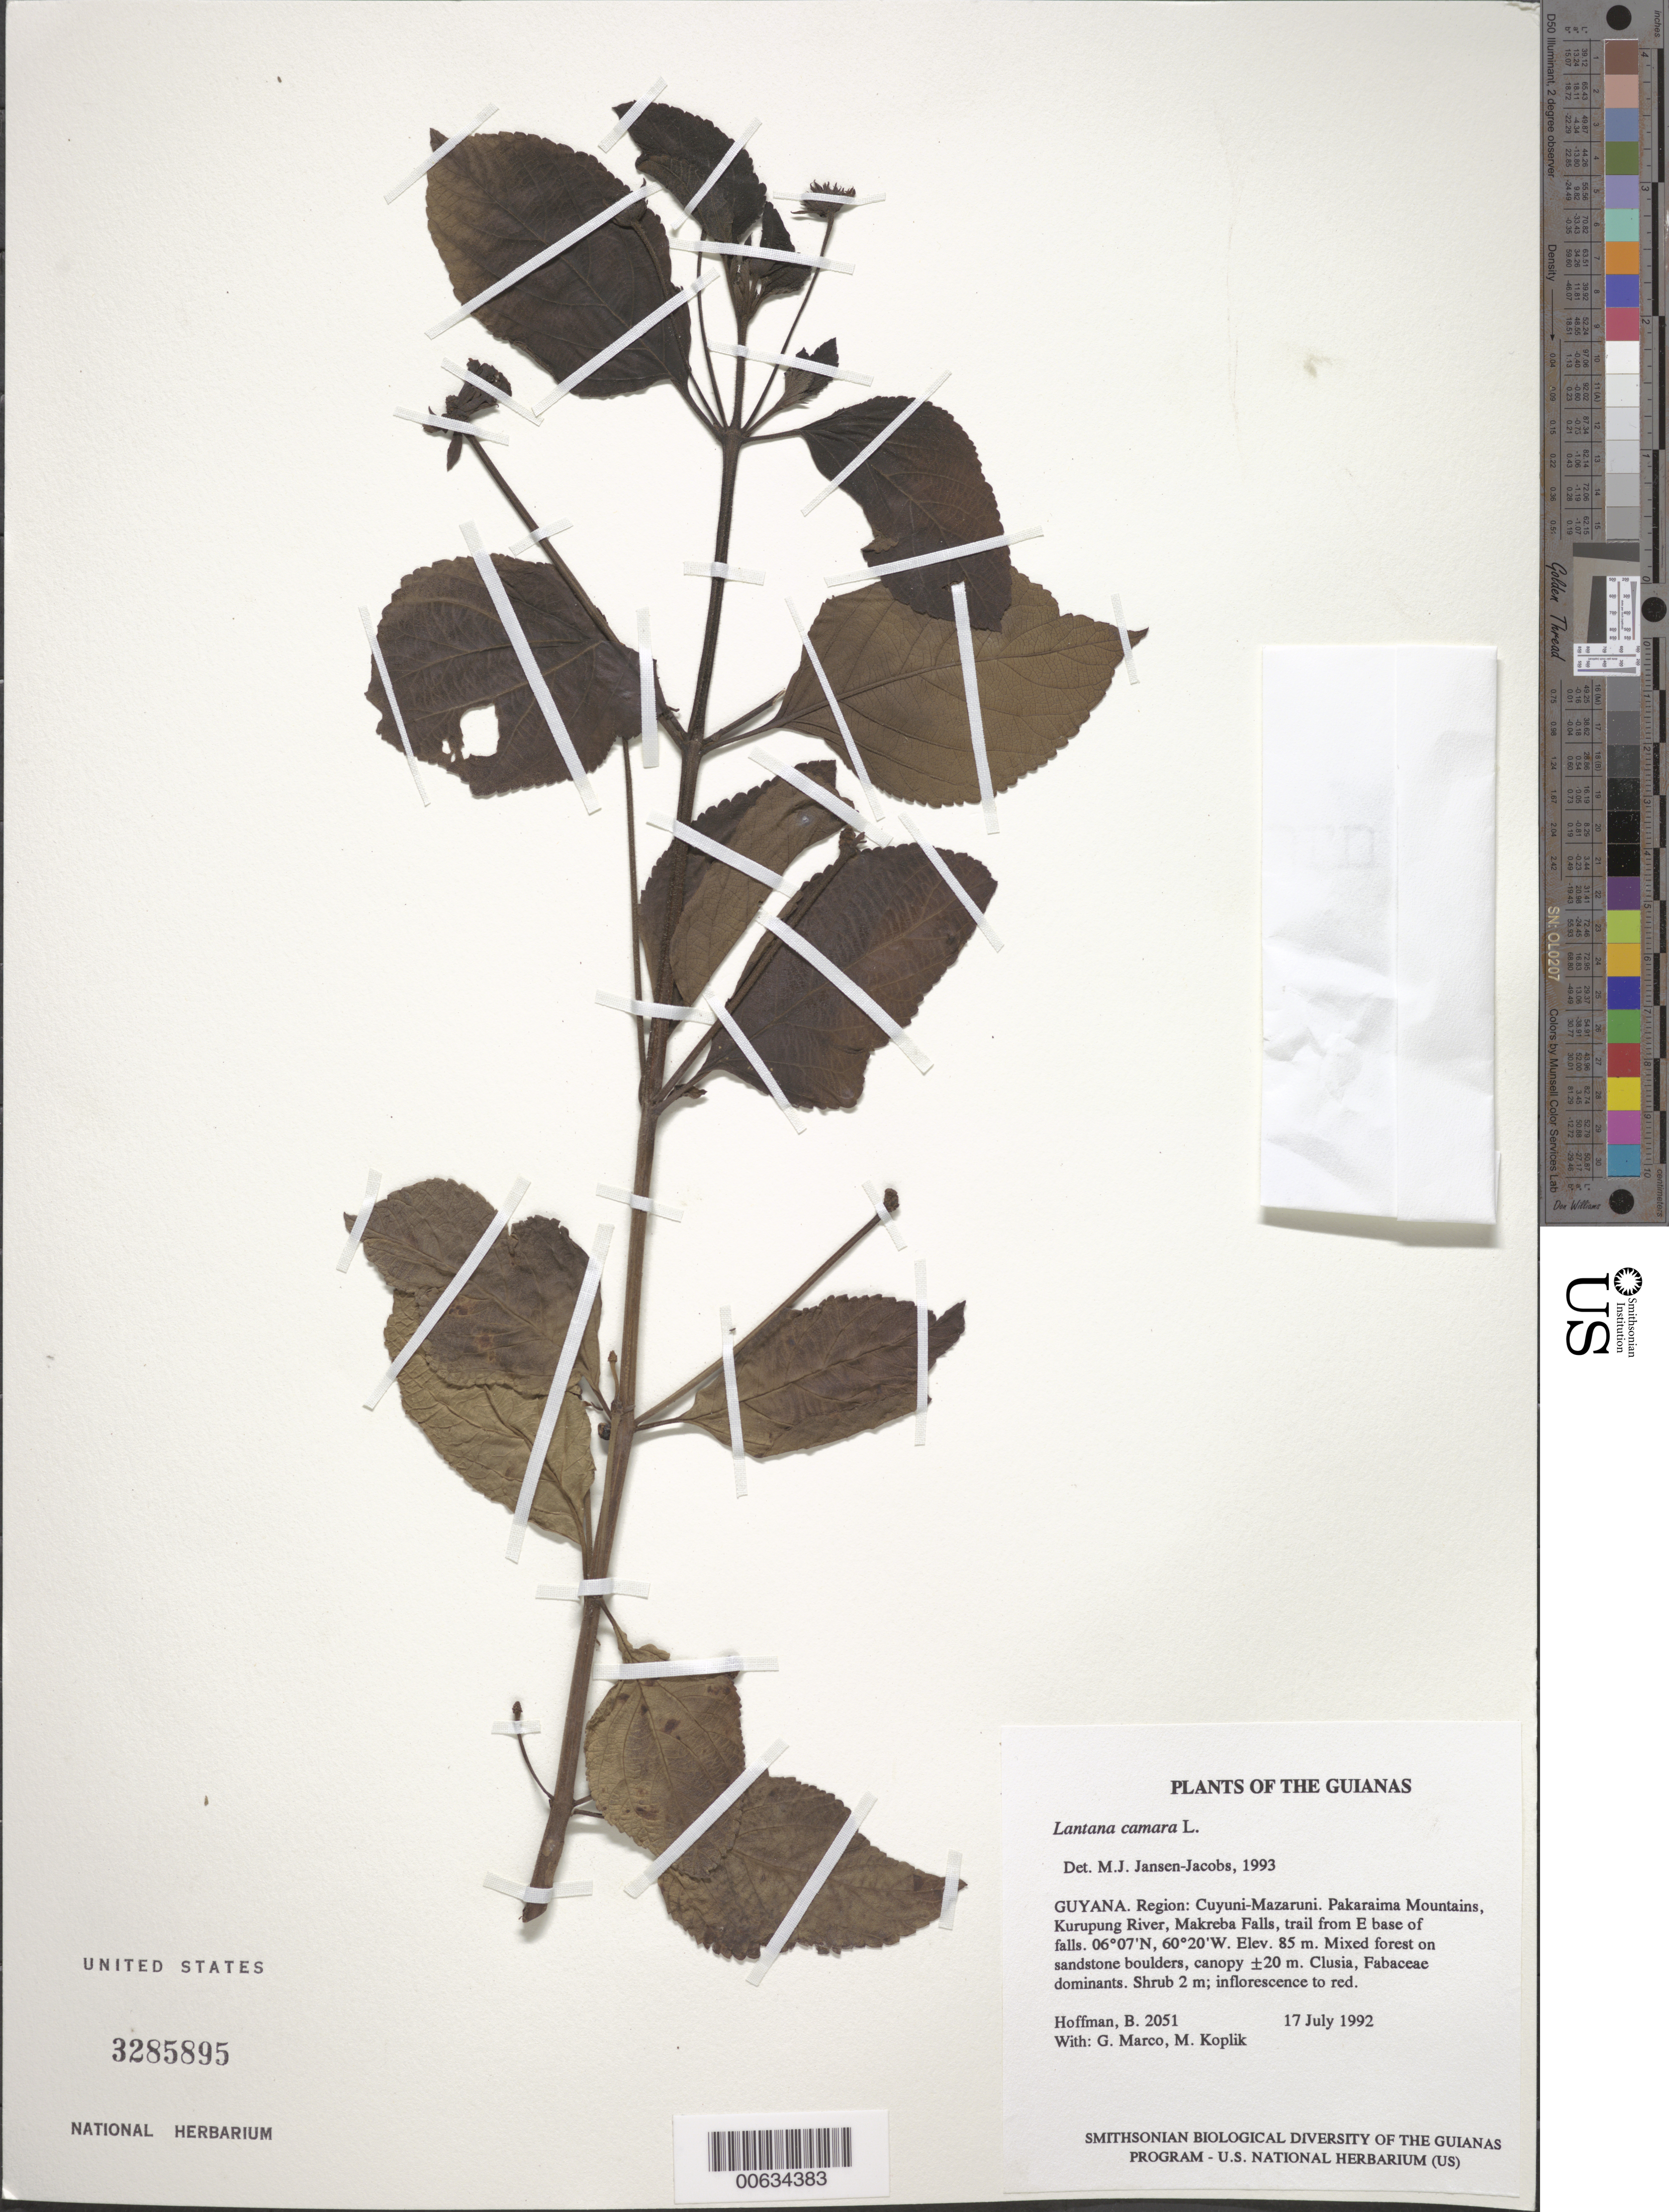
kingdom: Plantae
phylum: Tracheophyta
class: Magnoliopsida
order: Lamiales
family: Verbenaceae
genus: Lantana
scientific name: Lantana camara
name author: L.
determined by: Jansen-Jacobs, M. J., (U), Nationaal Herbarium Nederland, Utrecht University branch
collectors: B. Hoffman, G. Marco & M. Koplik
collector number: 2051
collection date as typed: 17 July 1992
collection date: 1992-07-17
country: Guyana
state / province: Cuyuni-Mazaruni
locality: Pakaraima Mountains, Kurupung River, Makreba Falls, trail from E base of falls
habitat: Mixed forest on sandstone boulders, canopy ±20 m. Clusia, Fabaceae dominants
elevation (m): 85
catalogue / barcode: US 3285895